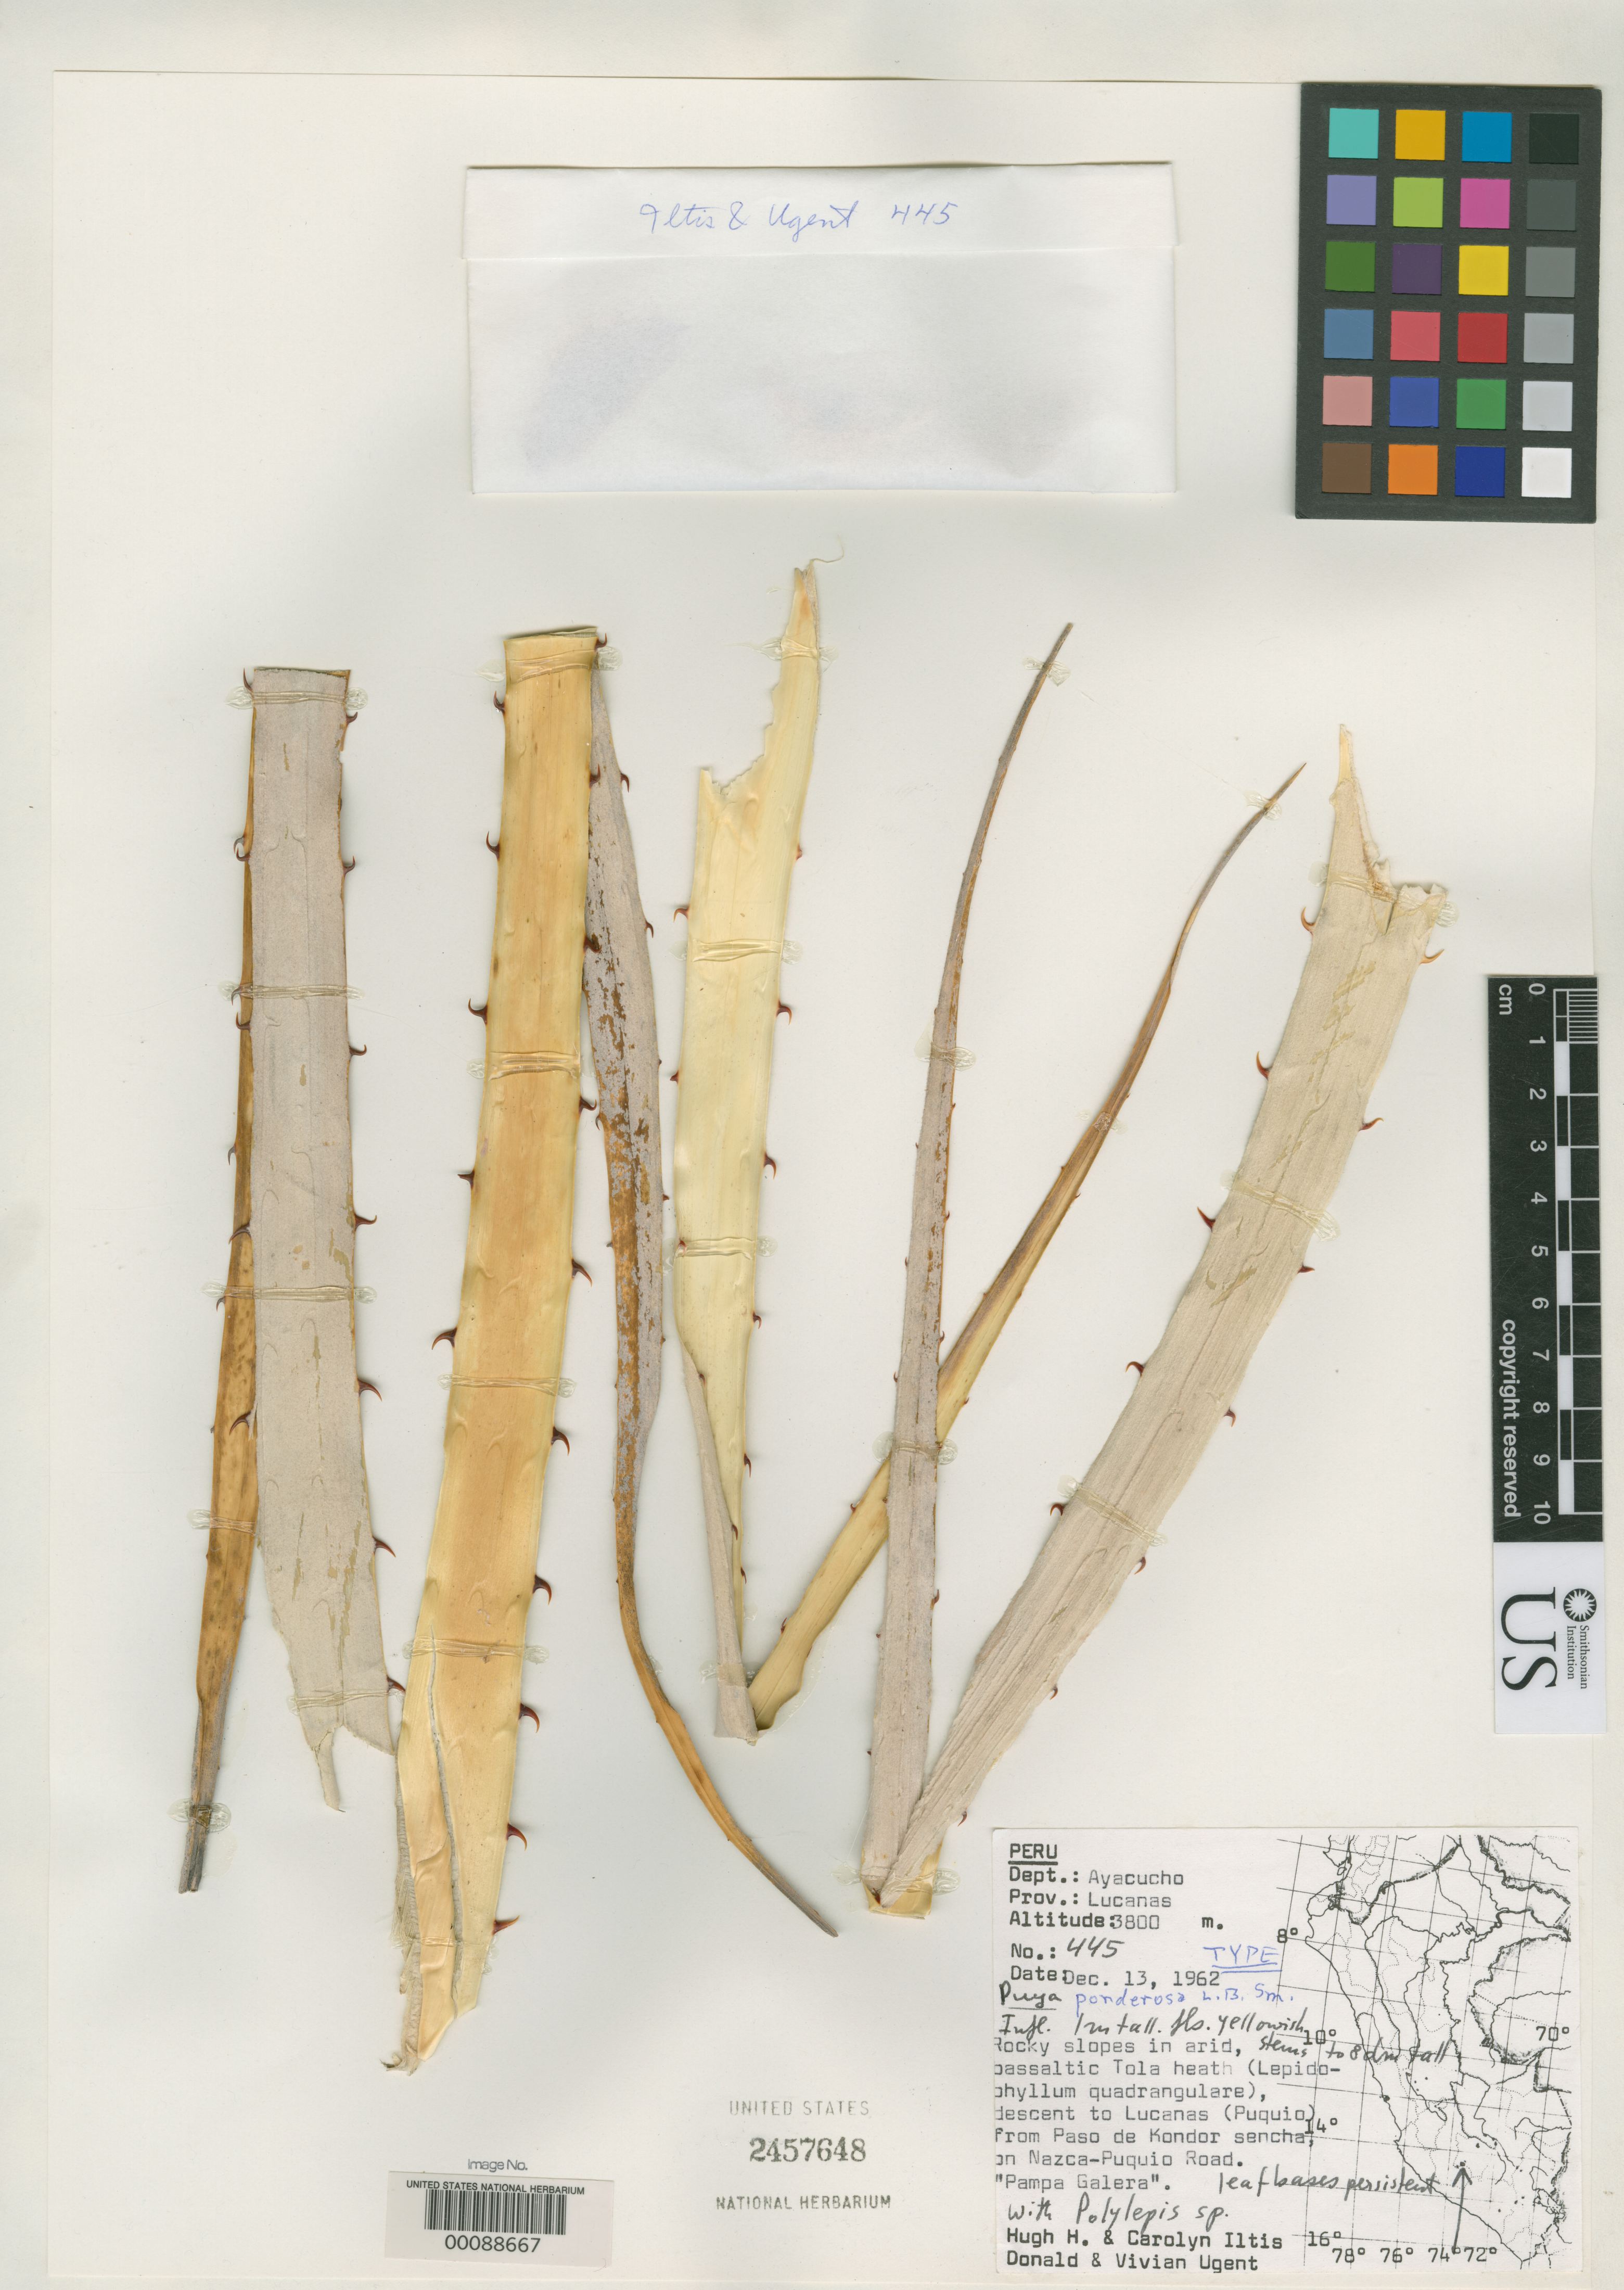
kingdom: Plantae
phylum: Tracheophyta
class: Liliopsida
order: Poales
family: Bromeliaceae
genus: Puya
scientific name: Puya ponderosa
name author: L.B. Sm.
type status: Holotype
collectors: H. H. Iltis, C. M Iltis, D. Ugent & V. Ugent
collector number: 445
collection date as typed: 13 Dec 1962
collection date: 1962-12-13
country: Peru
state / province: Ayacucho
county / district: Lucanas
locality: Descent to Lucanas (Puquio) from Paso de Kondor sencha, on Nazca-Puquio Road.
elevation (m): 3800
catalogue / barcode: US 2457648